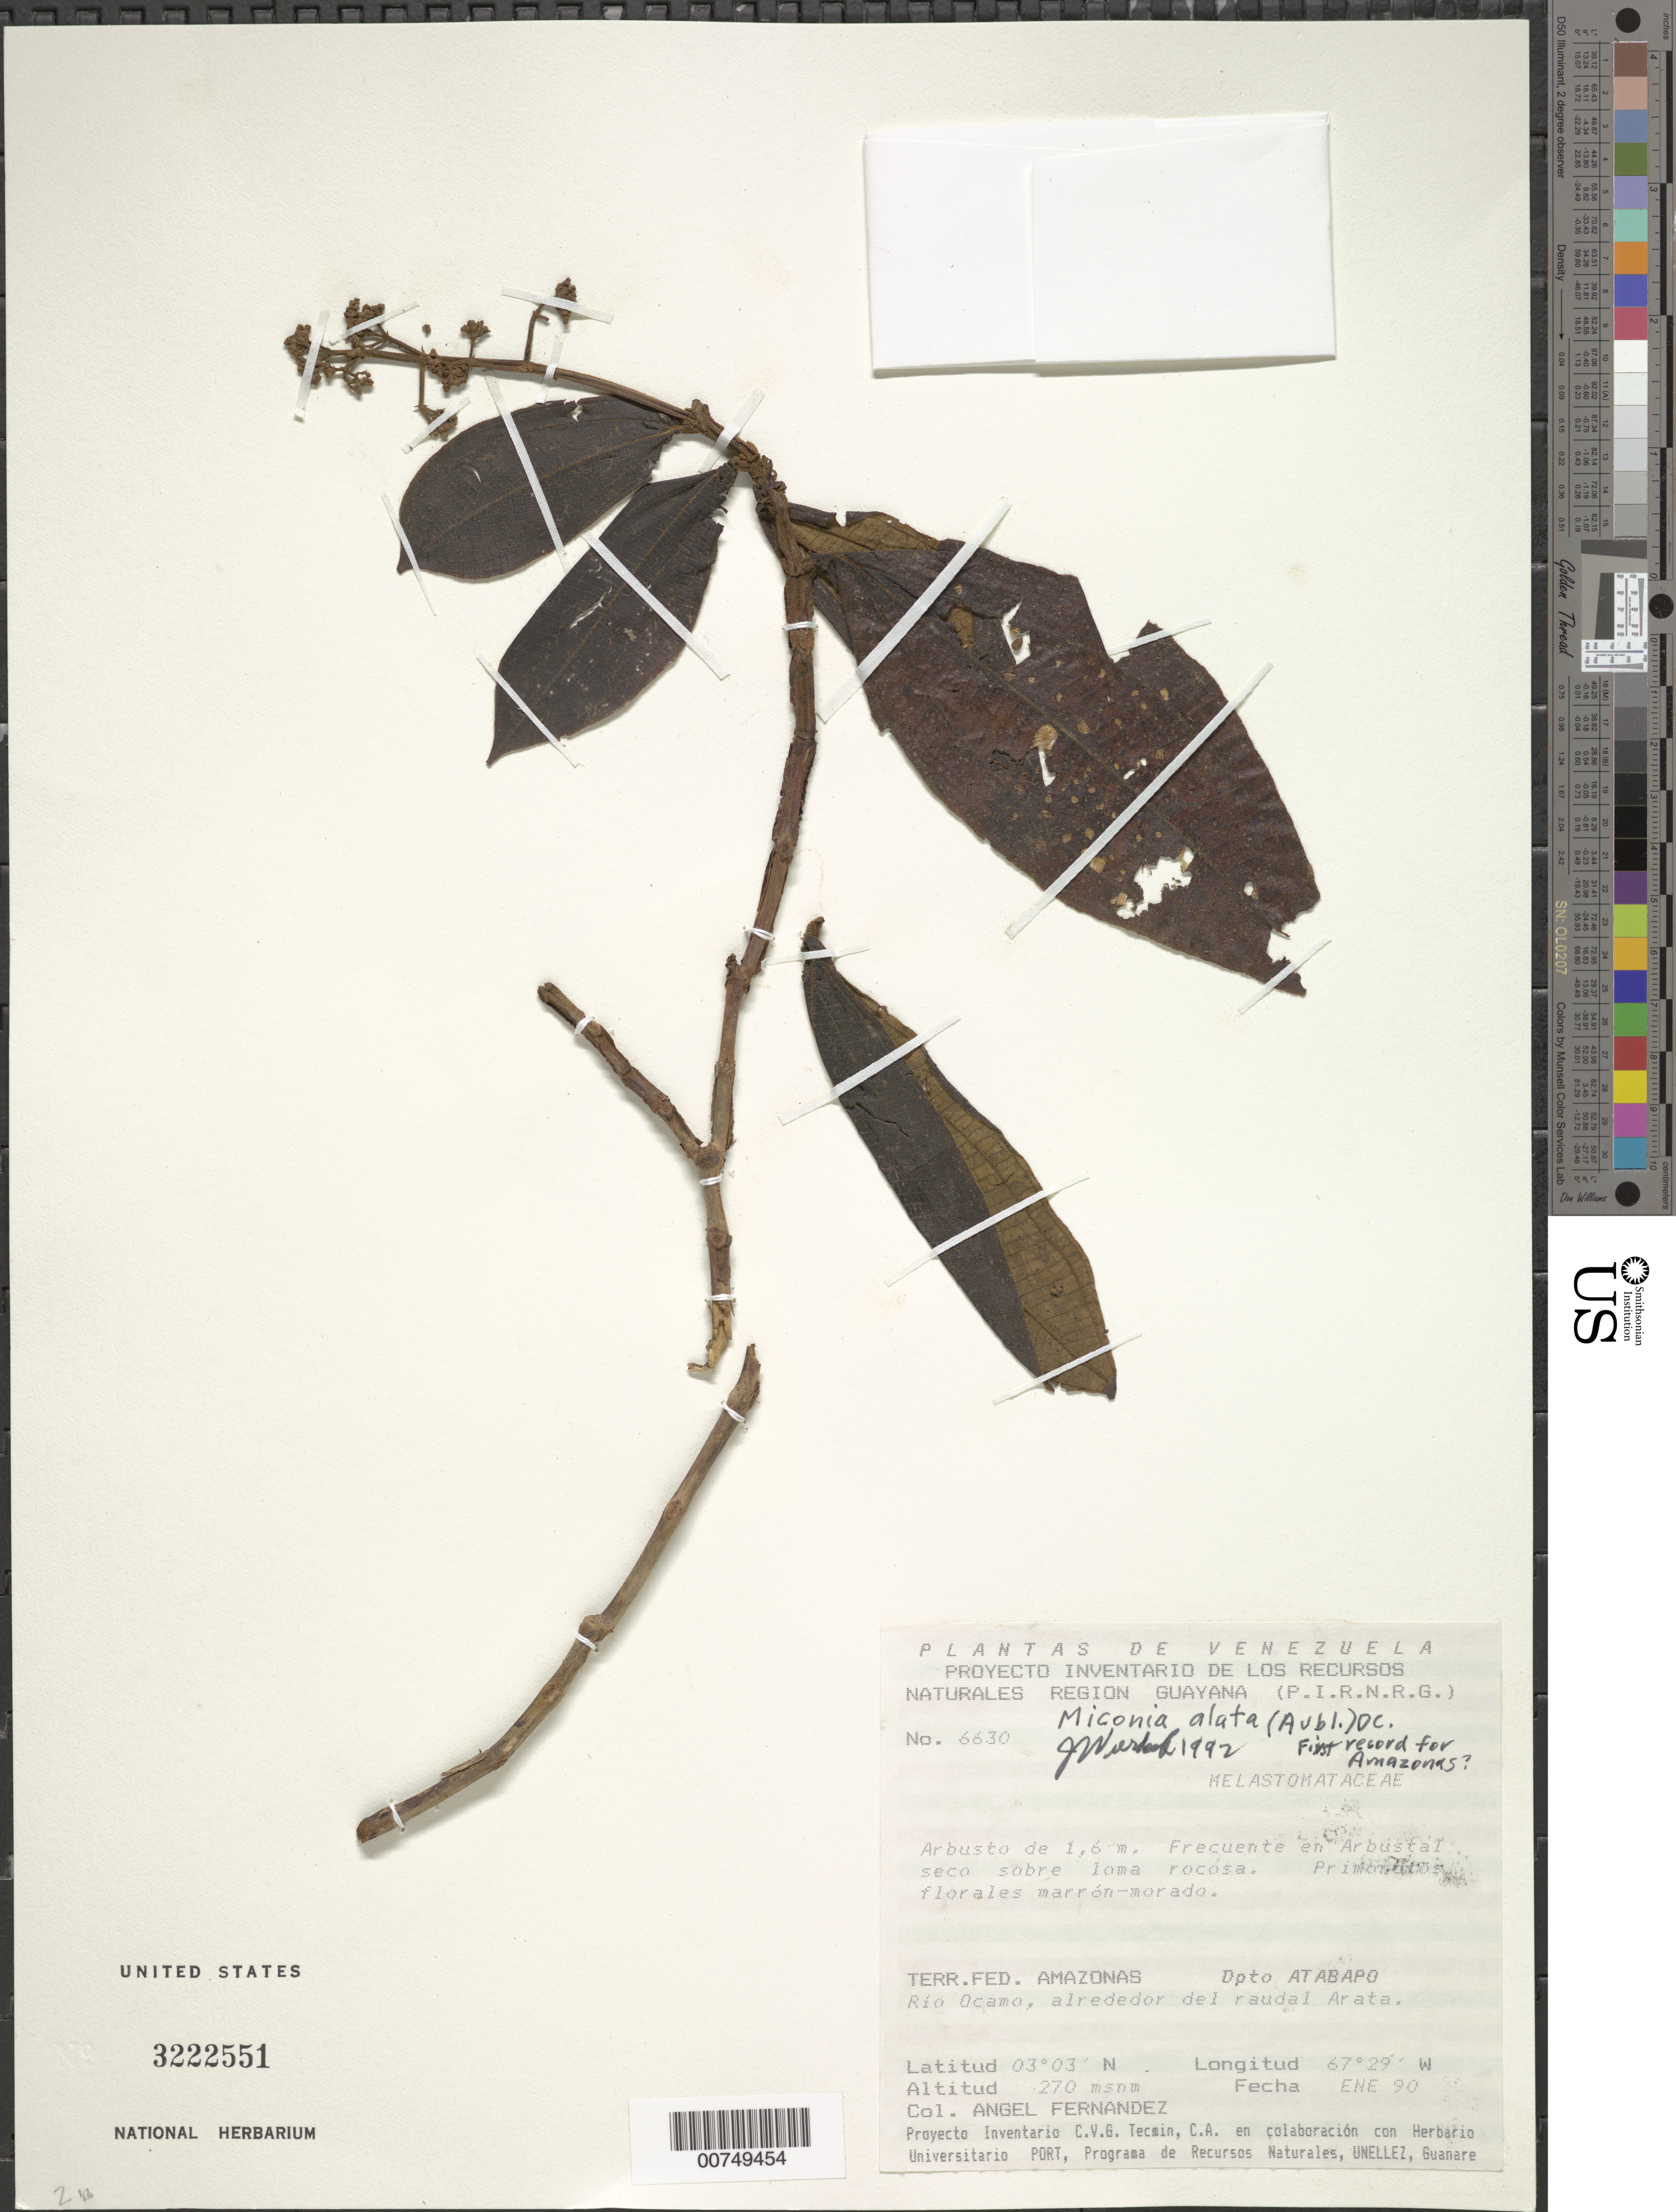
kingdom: Plantae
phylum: Tracheophyta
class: Magnoliopsida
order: Myrtales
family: Melastomataceae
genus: Miconia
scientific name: Miconia alata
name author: (Aubl.) DC.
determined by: Wurdack, John J., (US), US (UNITED STATES)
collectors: A. Fernández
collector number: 6630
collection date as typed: Jan-90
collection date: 1990-01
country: Venezuela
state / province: Amazonas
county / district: Atabapo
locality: Río Ocamo, alrededor del raudal Arata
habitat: Arbustal seco sobre loma rocosa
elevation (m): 270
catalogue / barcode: US 3222551